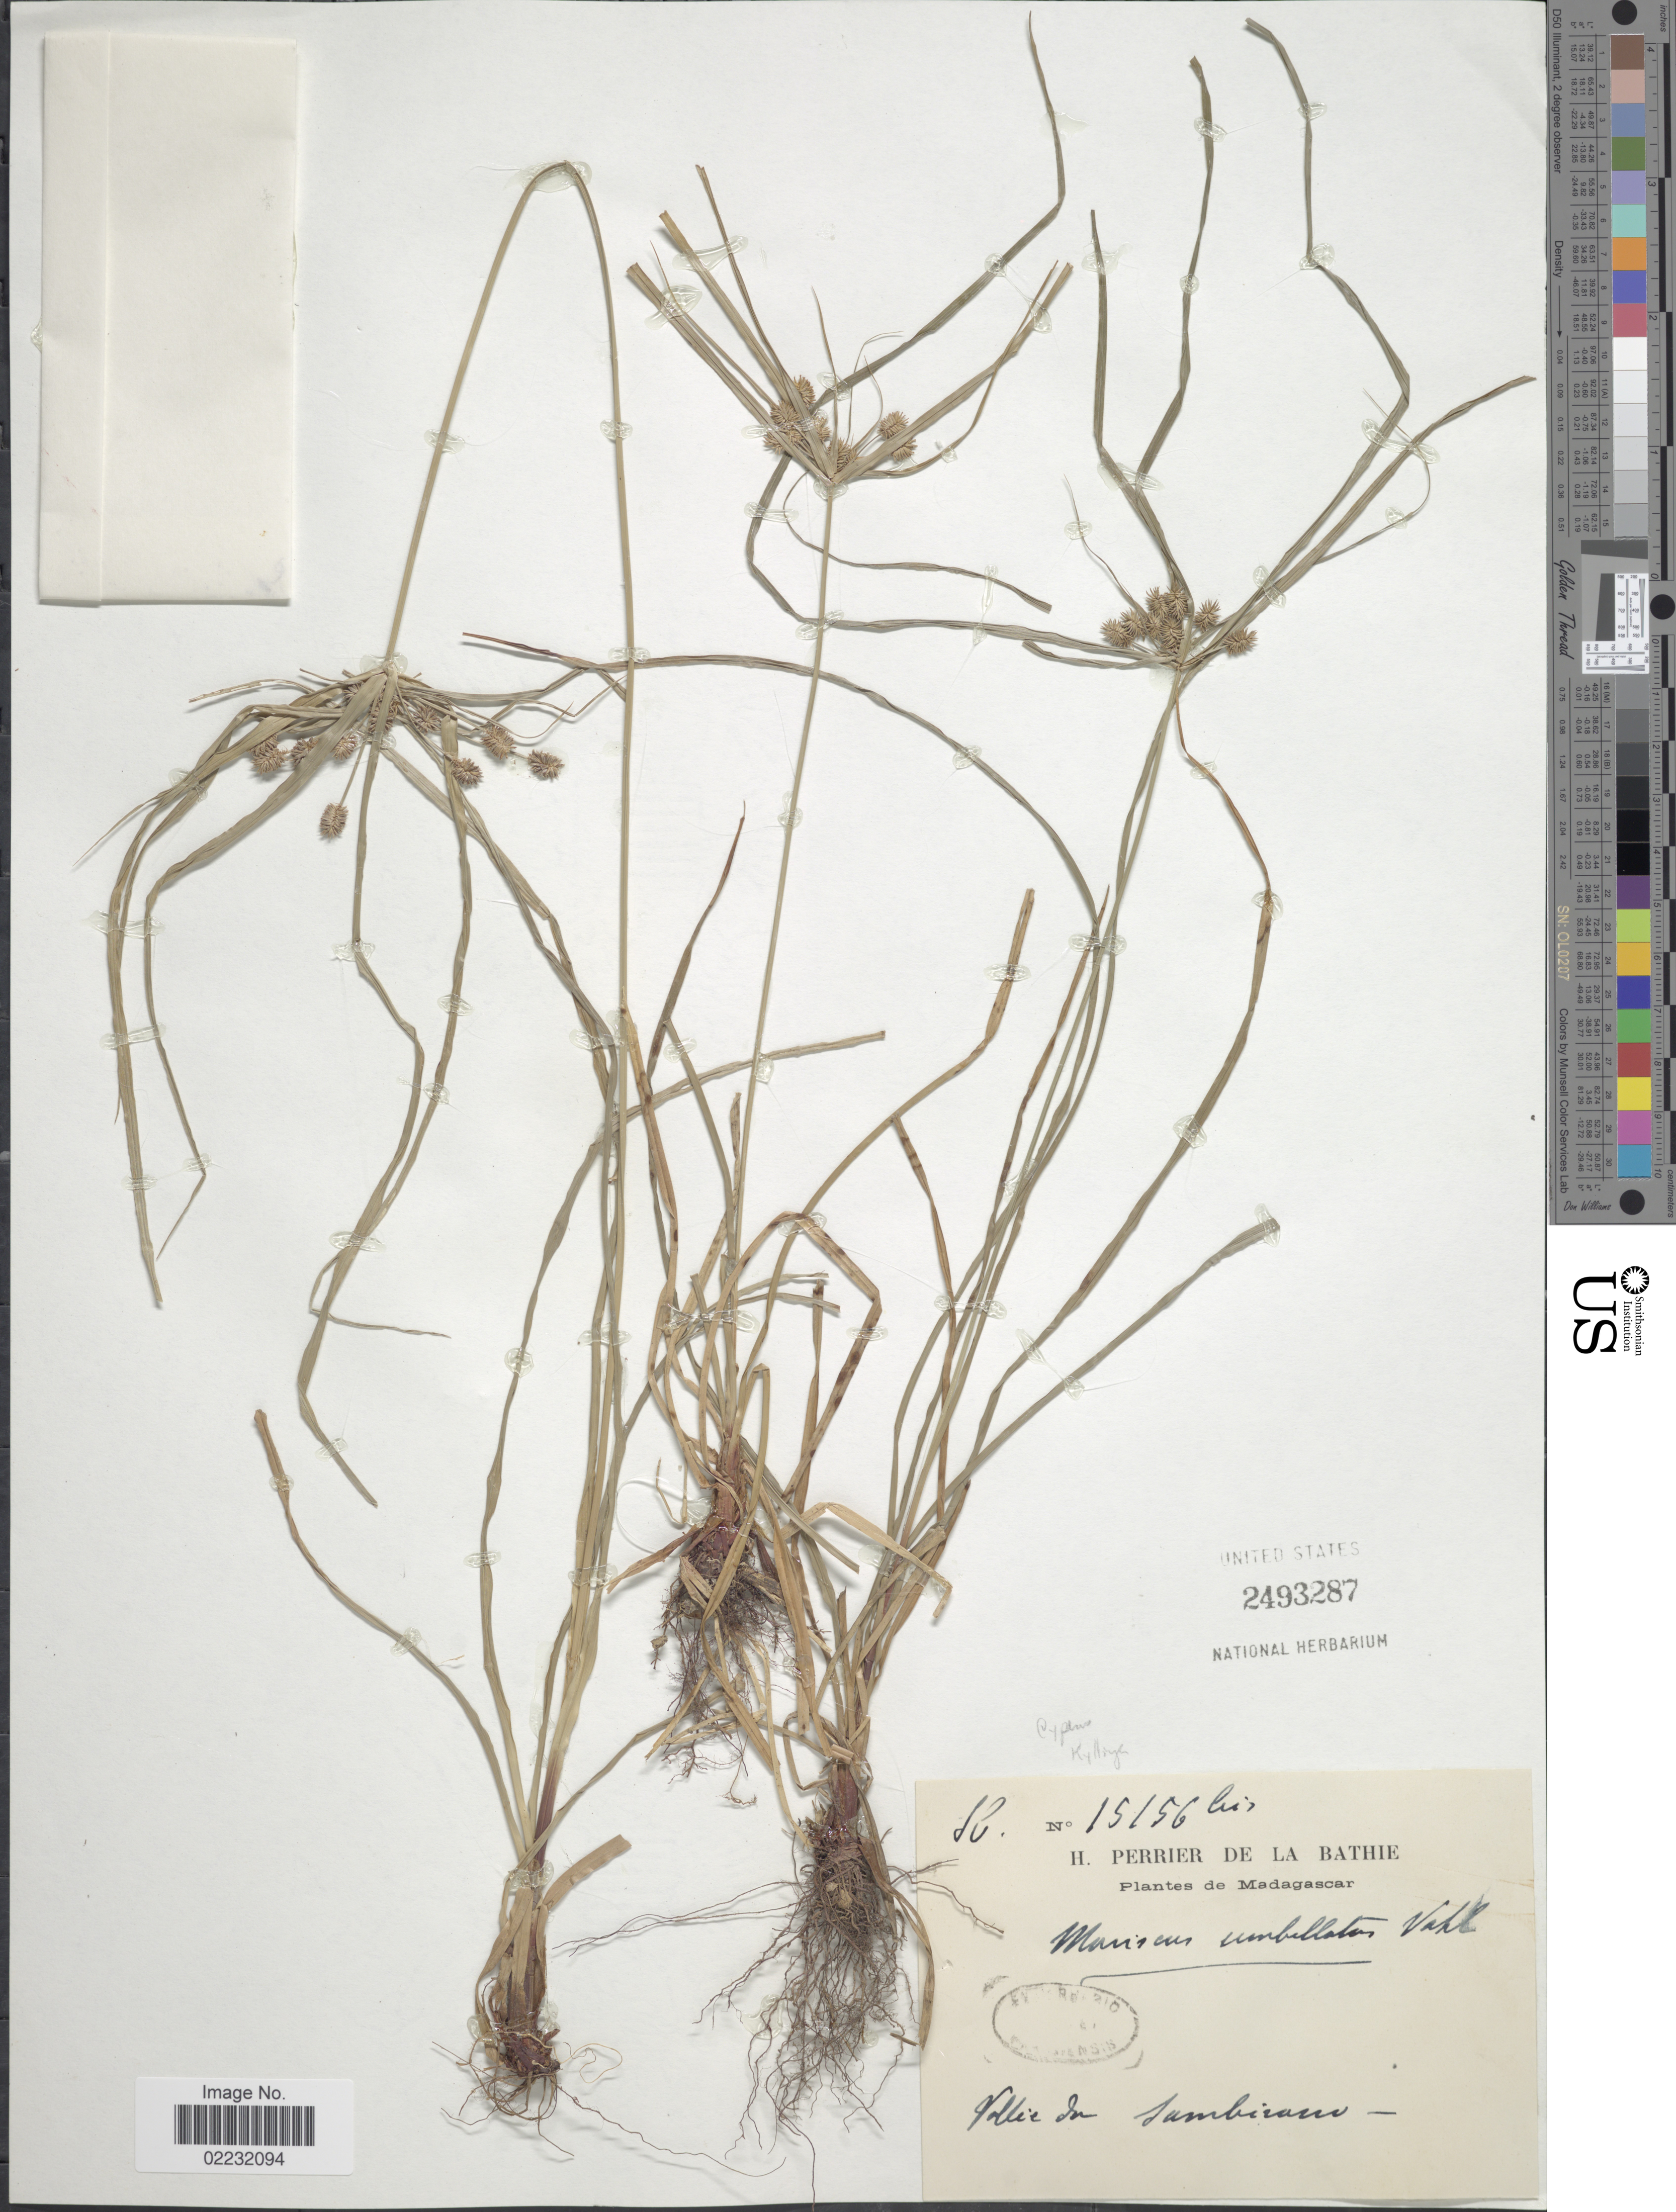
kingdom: Plantae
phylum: Tracheophyta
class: Liliopsida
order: Poales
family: Cyperaceae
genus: Cyperus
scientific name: Cyperus cyperoides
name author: (L.) Kuntze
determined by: Strong, Mark T., (BOT), Smithsonian Institution - National Museum of Natural History (UNITED STATES)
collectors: H. Perrier de la Bâthie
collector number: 15156 bis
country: Madagascar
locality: Vallee de Sambiram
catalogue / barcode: US 2493287